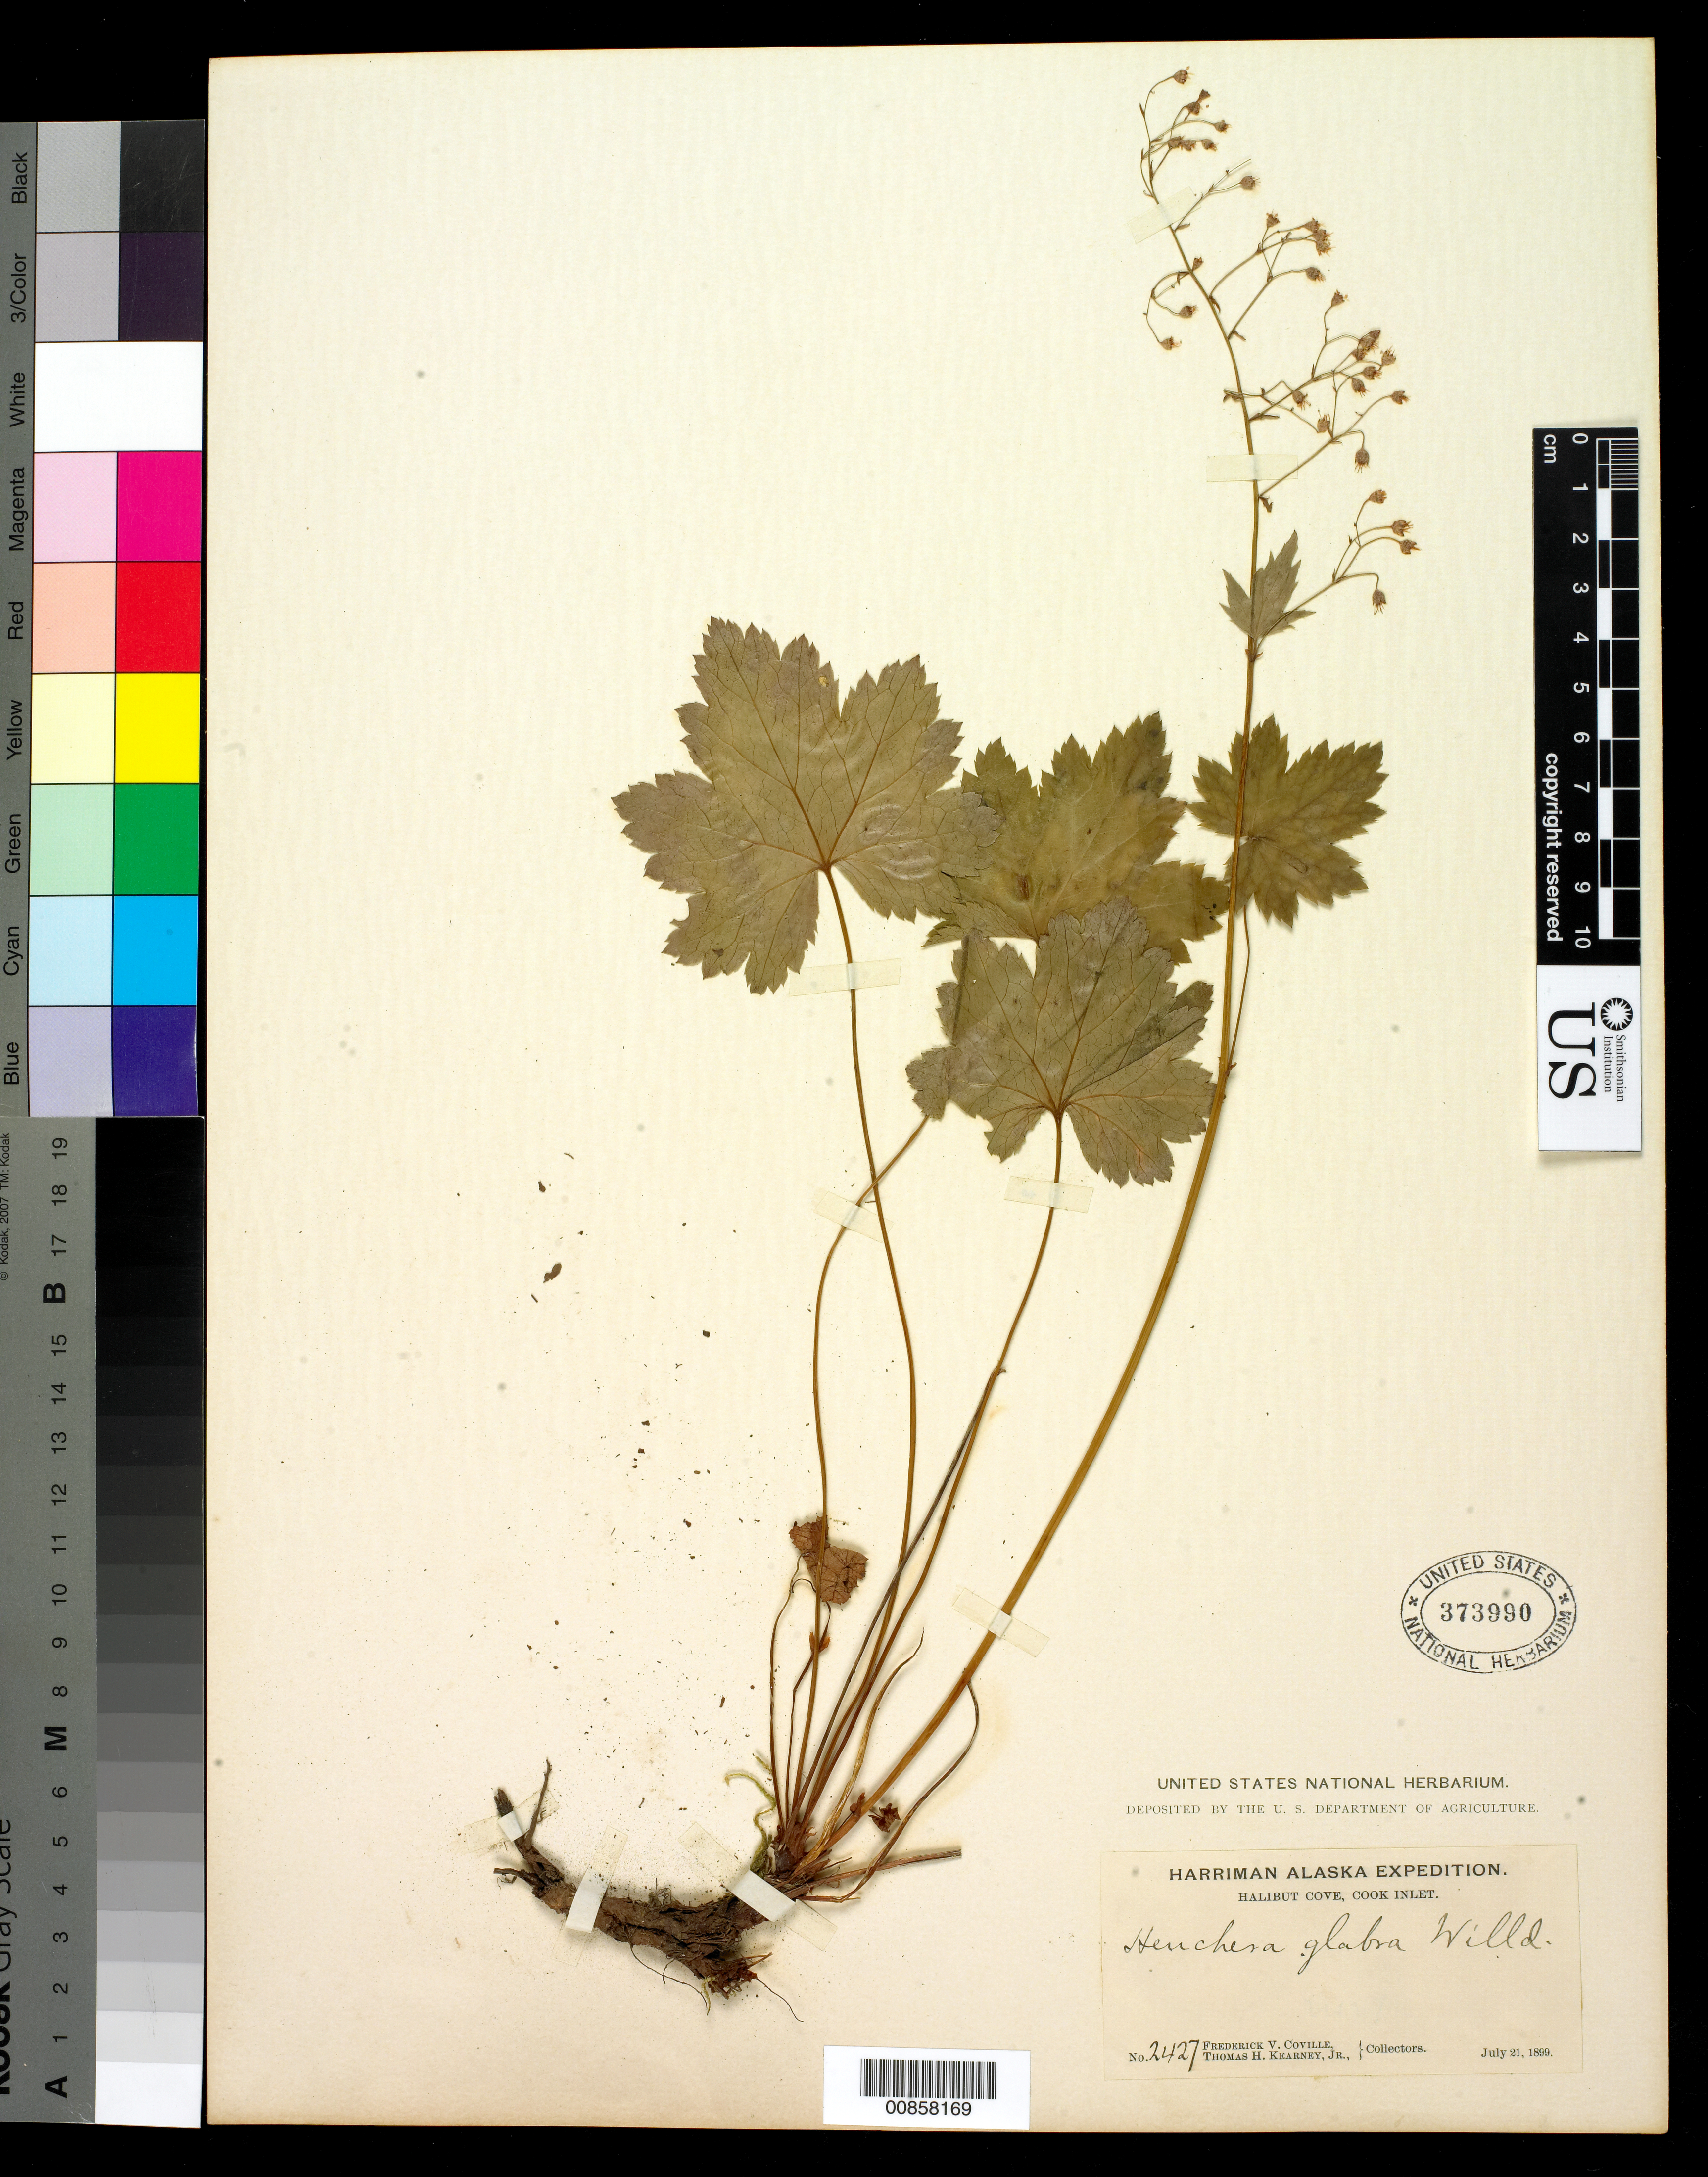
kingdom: Plantae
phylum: Tracheophyta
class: Magnoliopsida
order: Saxifragales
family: Saxifragaceae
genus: Heuchera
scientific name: Heuchera glabra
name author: Willd. ex Roem. & Schult.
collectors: F. V. Coville & T. H. Kearney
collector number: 2427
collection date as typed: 21 Jul 1899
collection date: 1899-07-21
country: United States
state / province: Alaska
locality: Halibut Cove, Cook Inlet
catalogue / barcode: US 373990